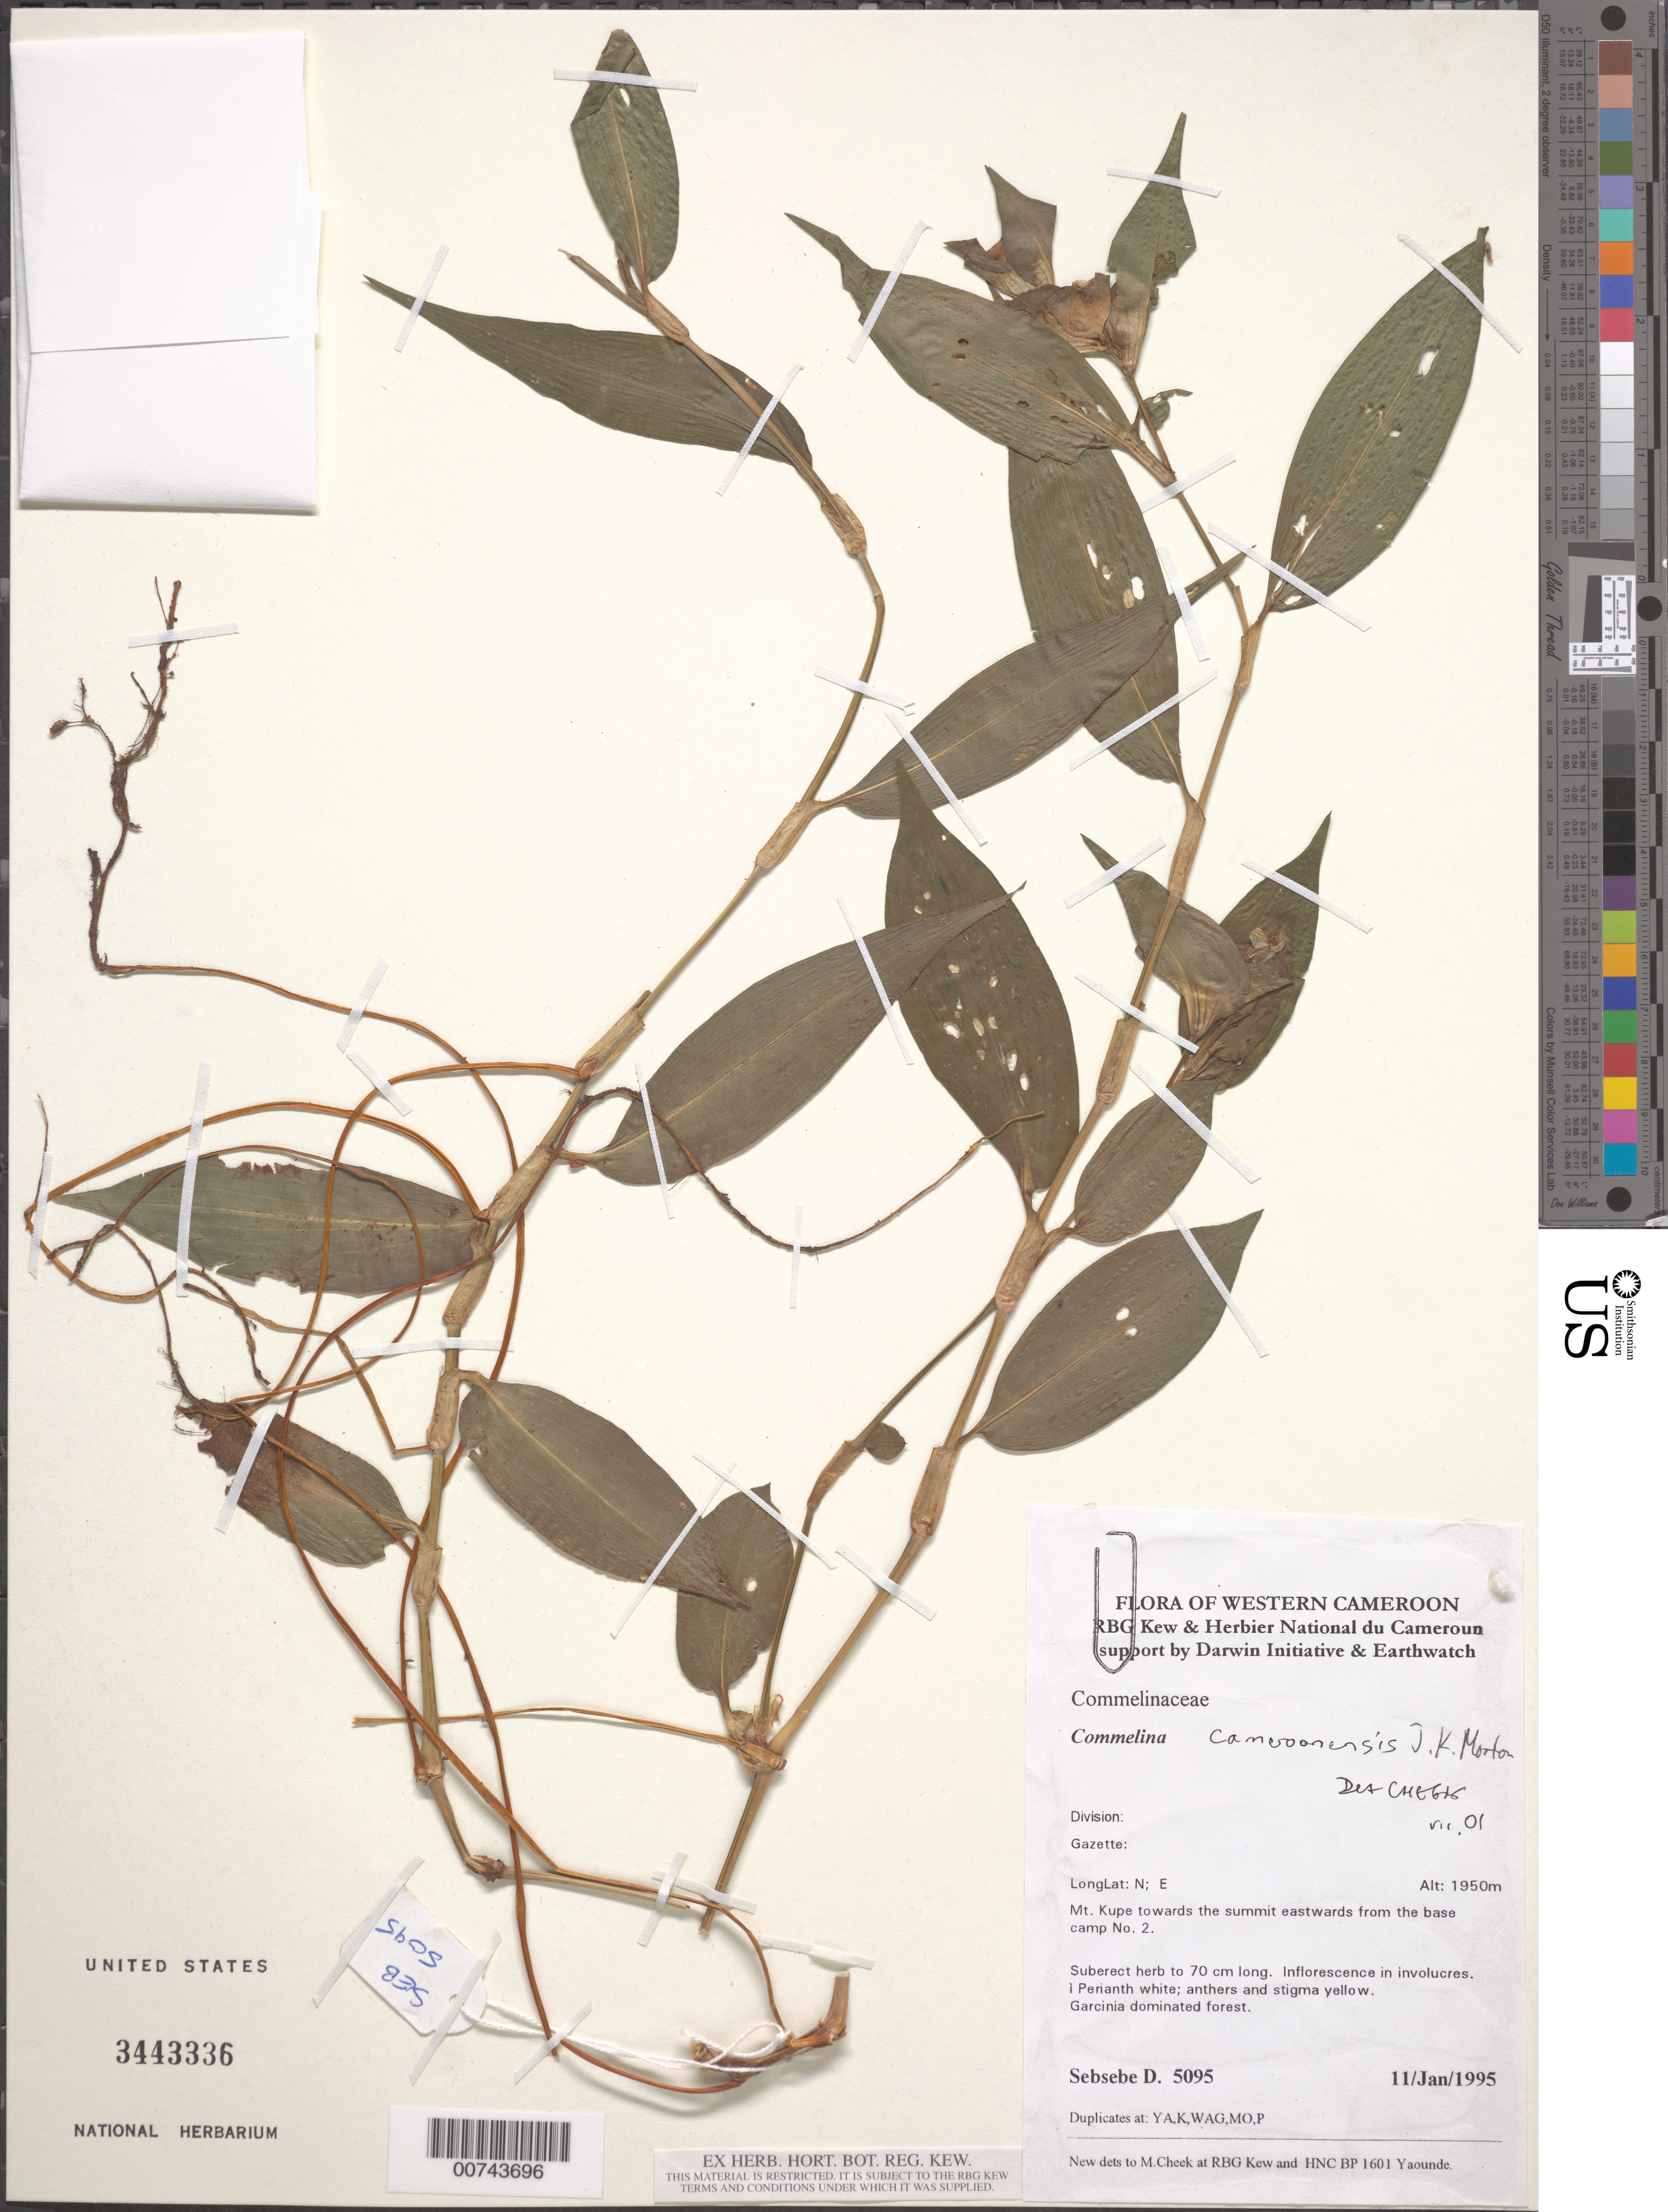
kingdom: Plantae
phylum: Tracheophyta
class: Liliopsida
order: Commelinales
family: Commelinaceae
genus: Commelina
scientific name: Commelina cameroonensis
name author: J.K. Morton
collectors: D. Sebsebe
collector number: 5095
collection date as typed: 11 Jan 1995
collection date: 1995-01-11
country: Cameroon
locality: Mt. Kupe, summit E to camp 2.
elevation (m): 1950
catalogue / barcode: US 3443336